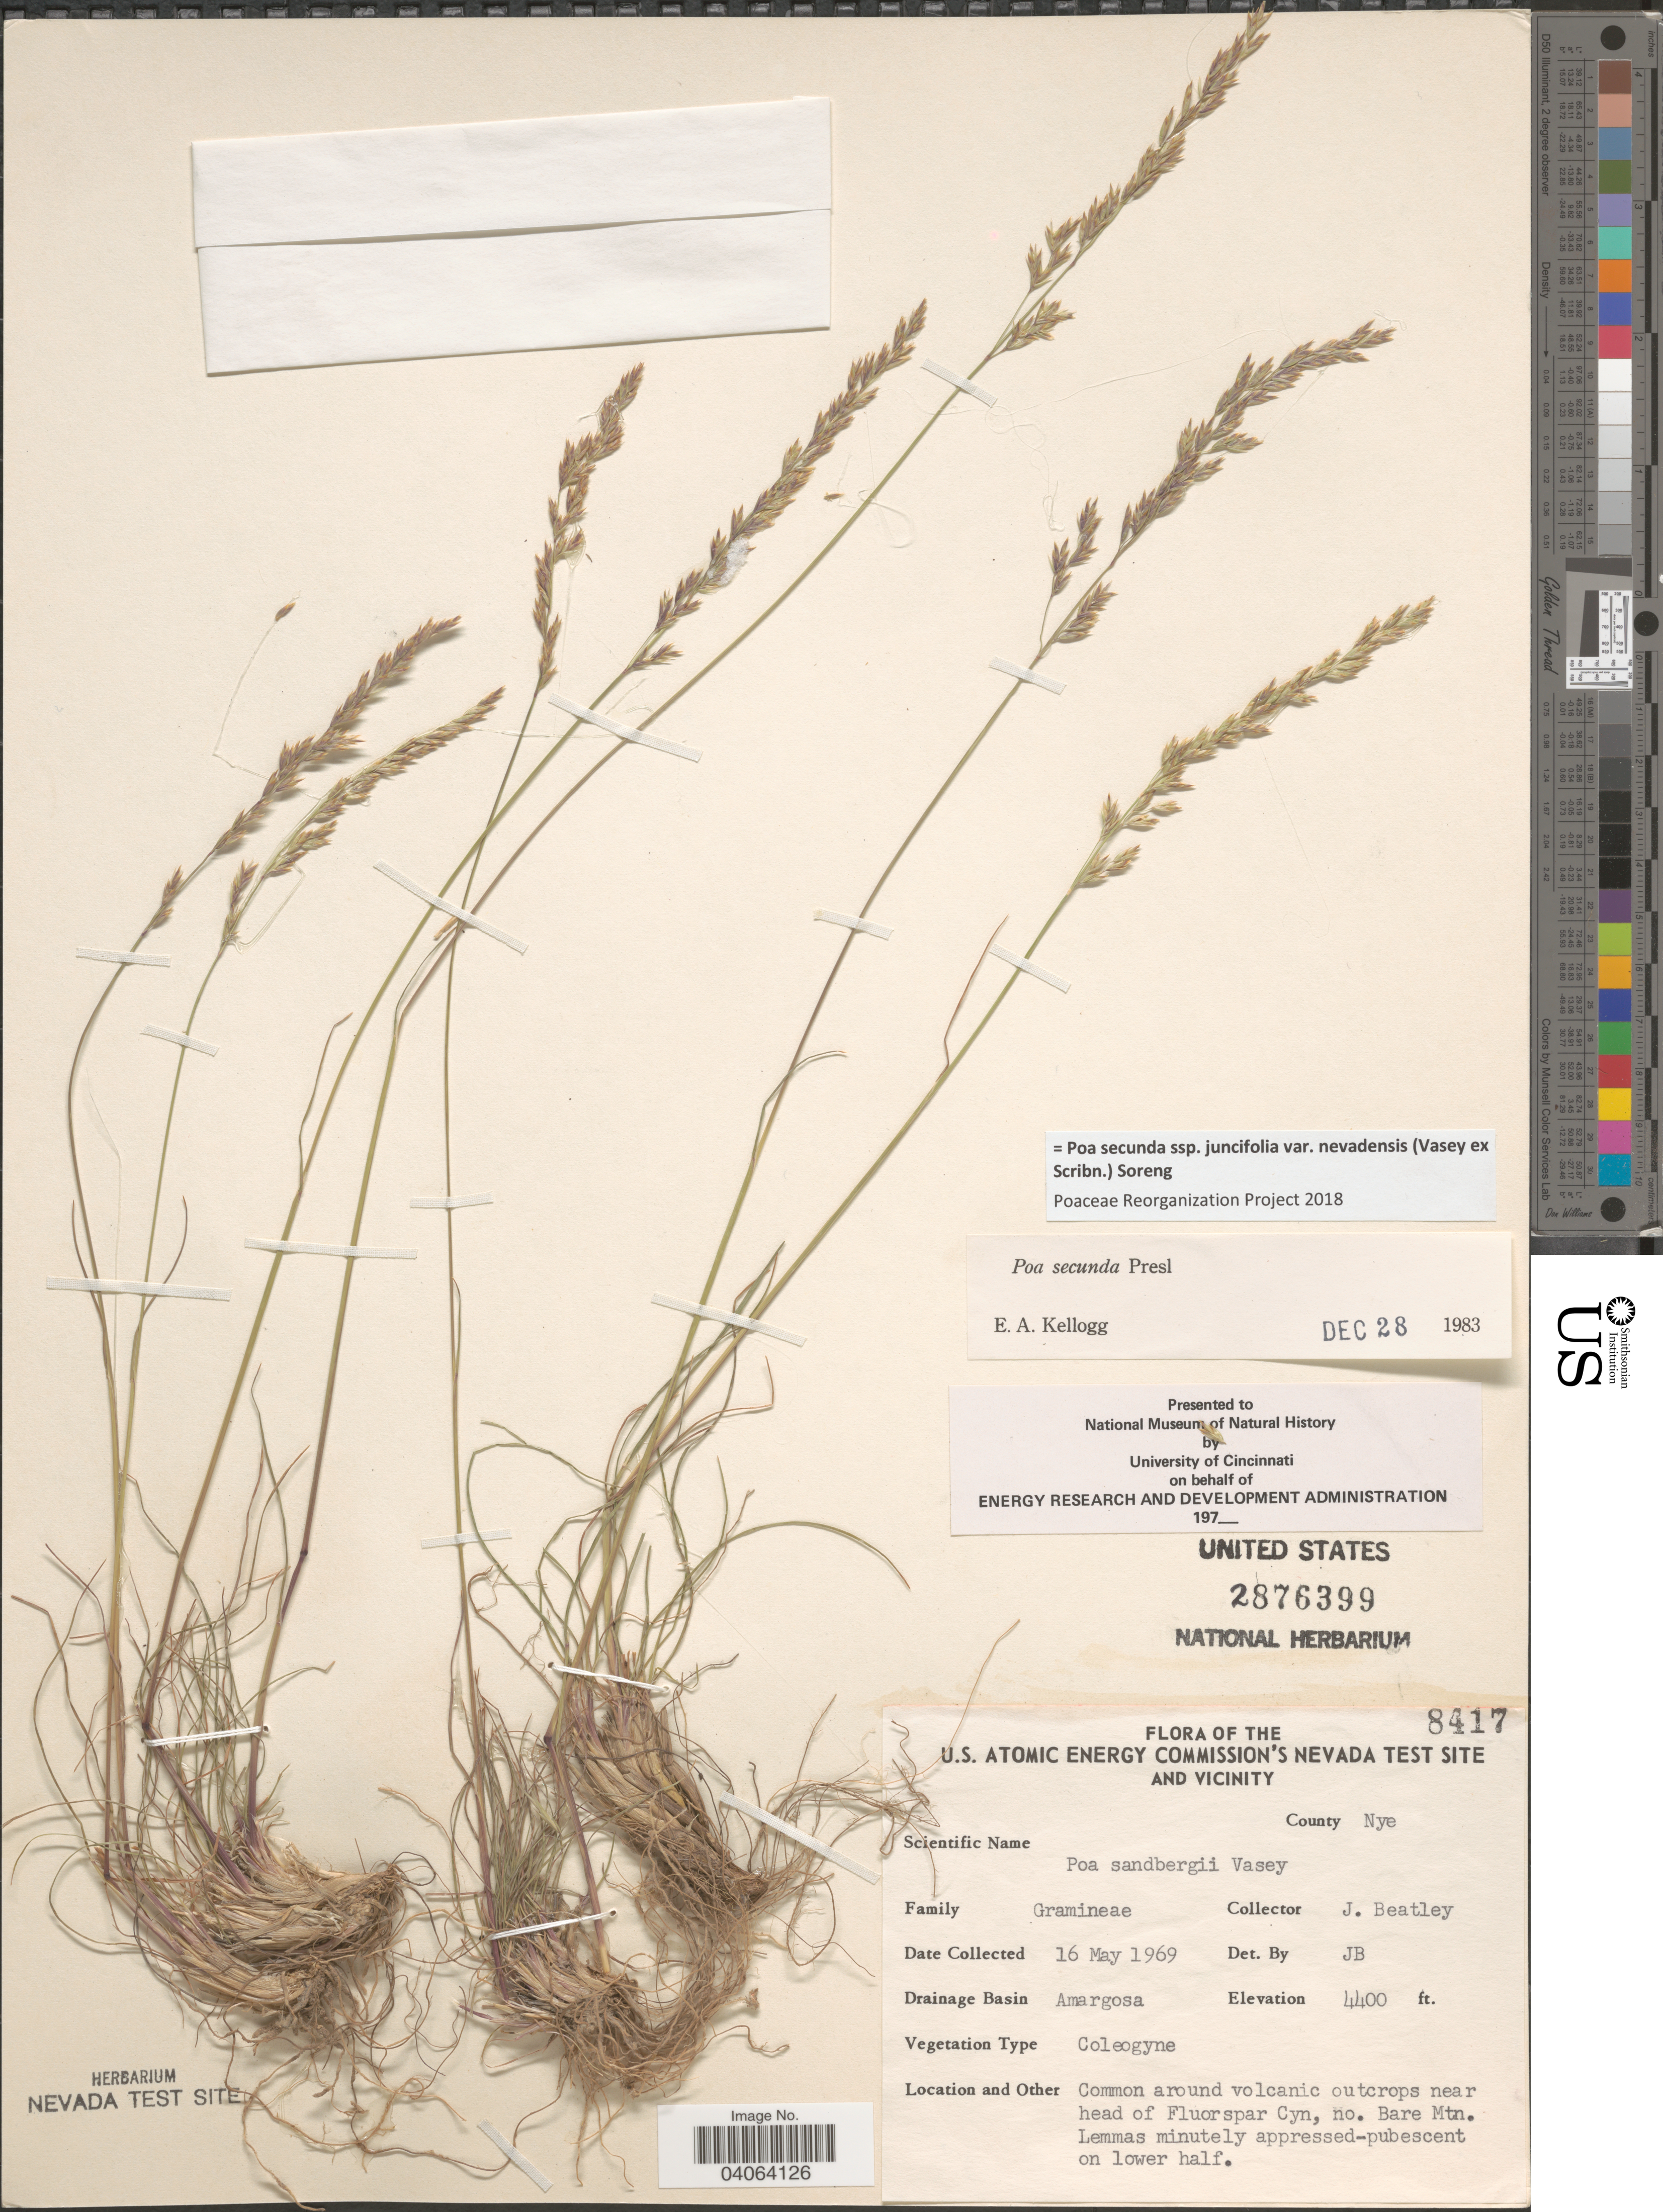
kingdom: Plantae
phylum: Tracheophyta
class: Liliopsida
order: Poales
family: Poaceae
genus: Poa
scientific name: Poa secunda subsp. juncifolia var. nevadensis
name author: (Vasey ex Scribn.) Soreng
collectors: J. C. Beatley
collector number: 8417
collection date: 1969-05-16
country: United States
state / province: Nevada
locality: The U.S. Atomic Energy Commission's Nevada Test Site and vicinity. County Nye. Drainage Basin Amargosa. Outcrops near head of Fluorspar Cyn, no. Bare Mtn.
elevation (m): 1341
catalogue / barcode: US 2876399